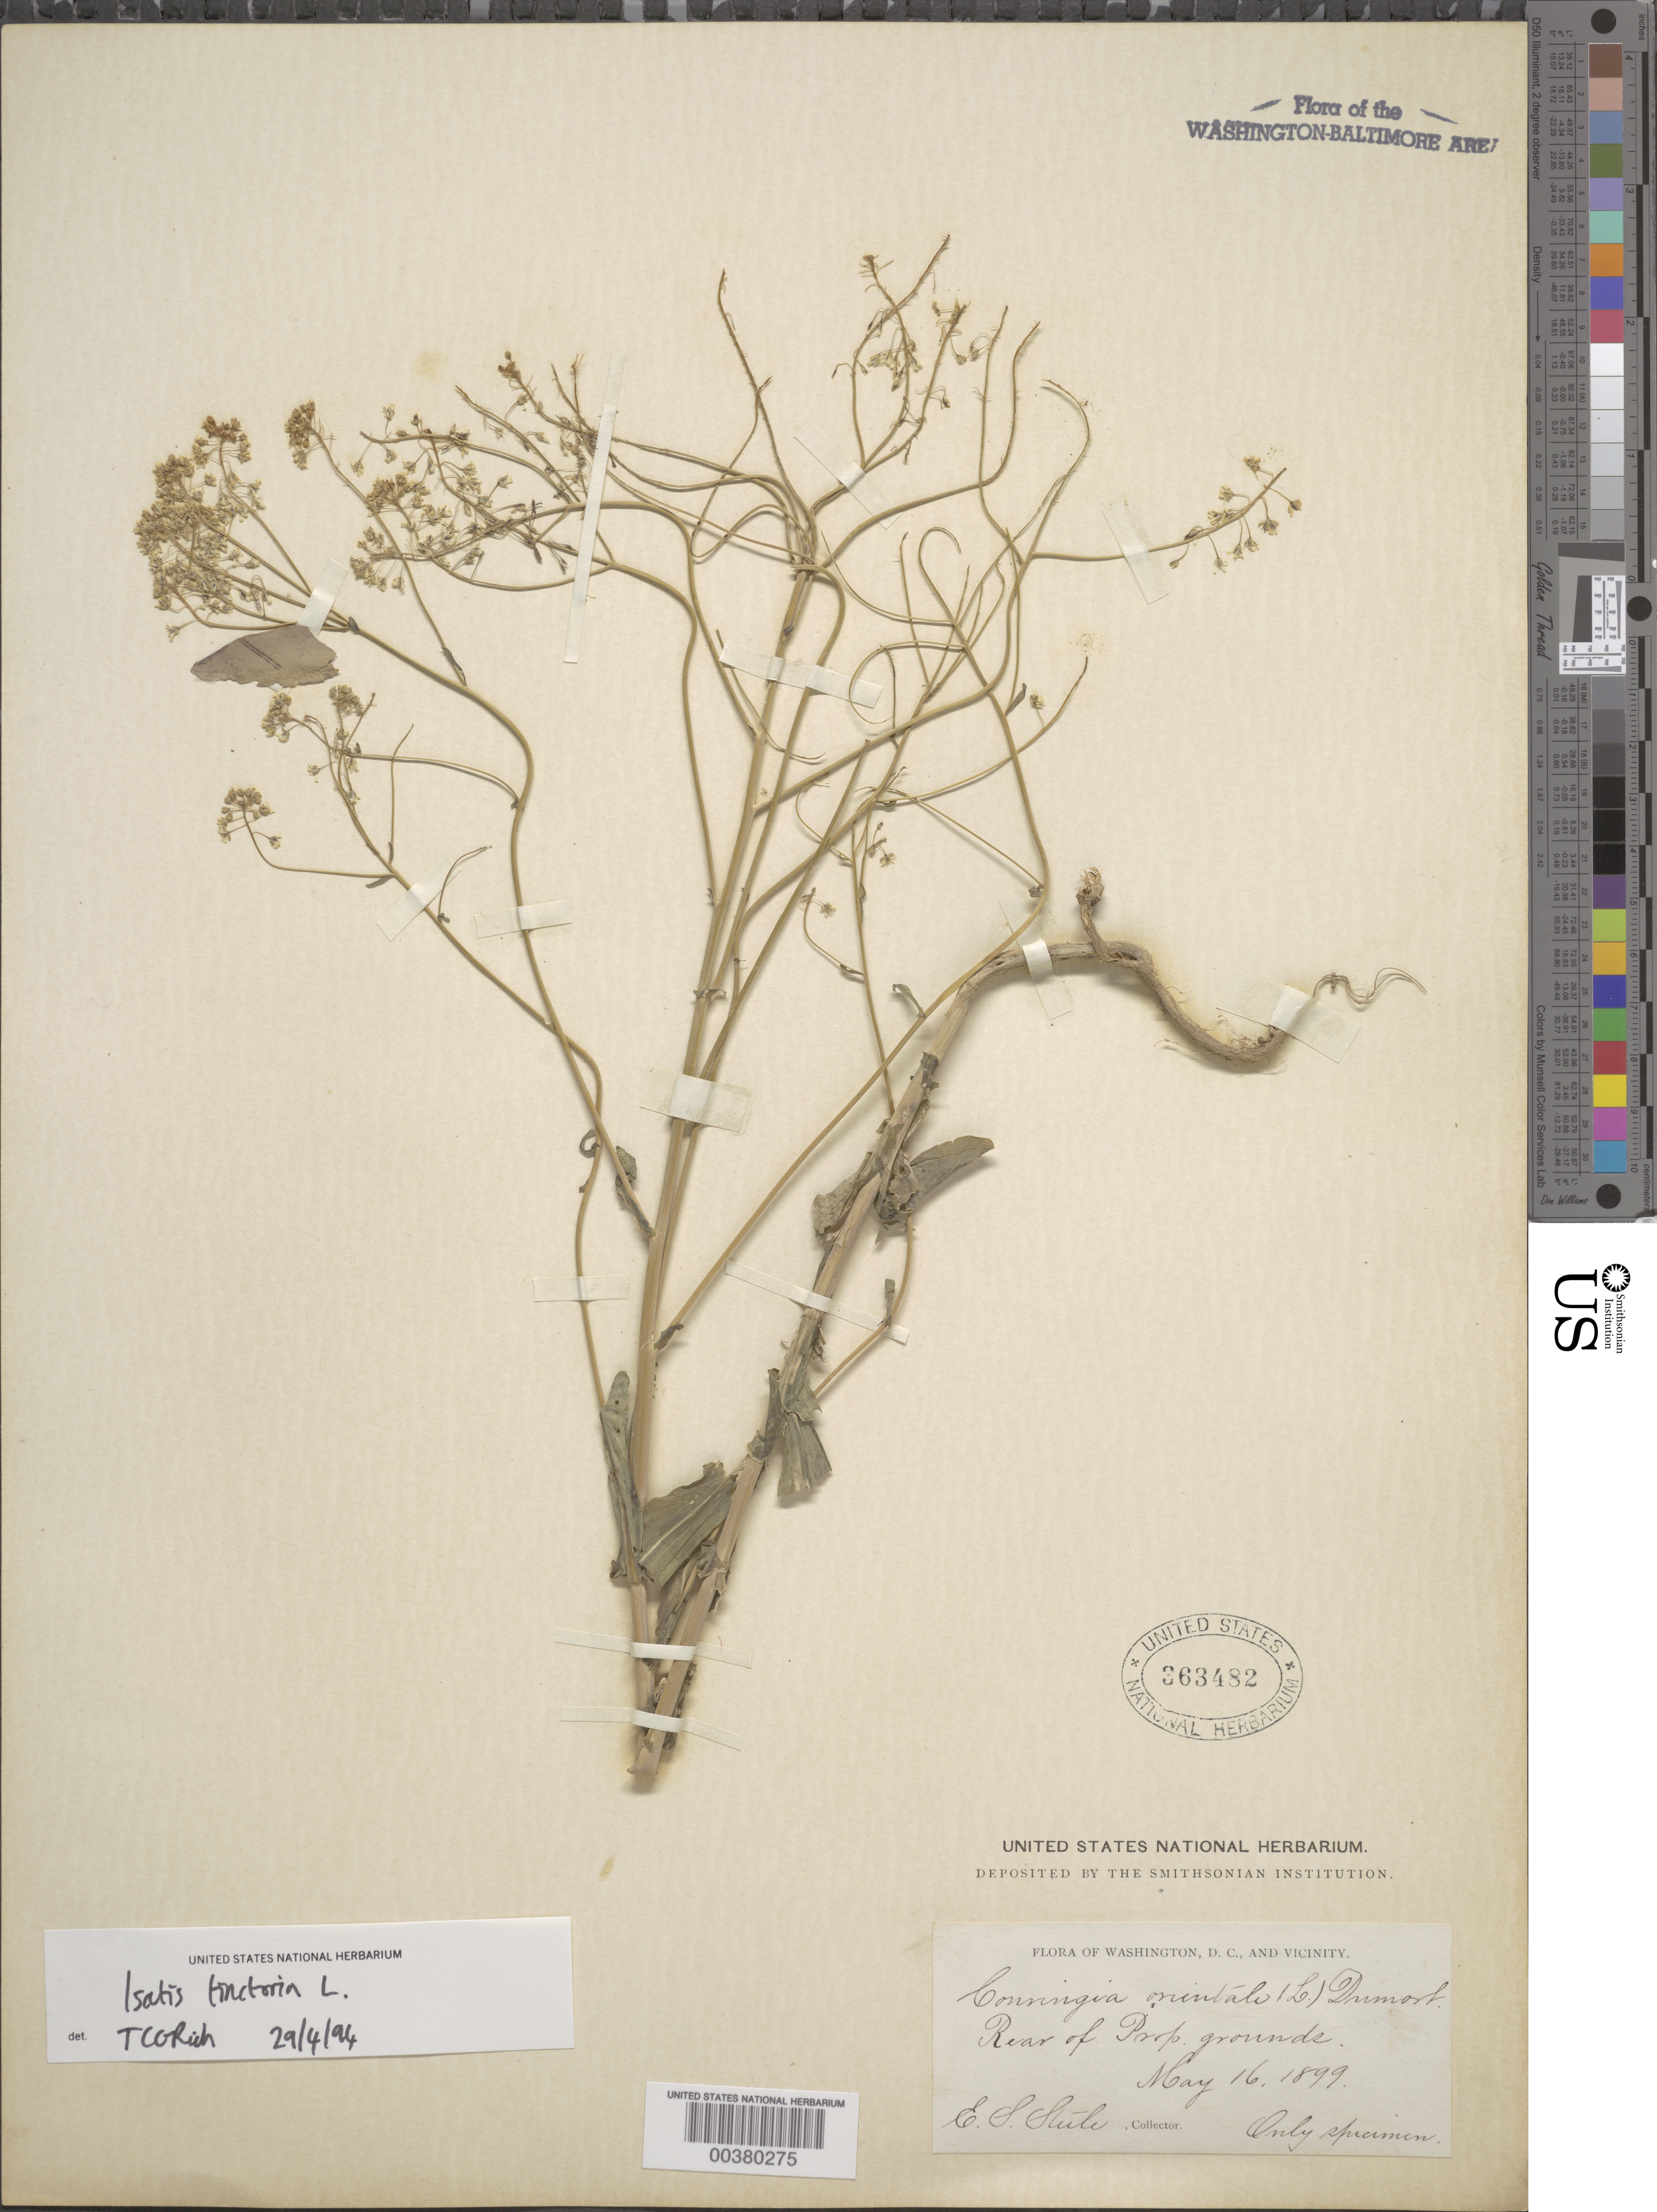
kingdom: Plantae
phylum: Tracheophyta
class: Magnoliopsida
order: Brassicales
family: Brassicaceae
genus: Isatis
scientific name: Isatis tinctoria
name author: L.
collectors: E. Steele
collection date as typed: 16 May 1899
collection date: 1899-05-16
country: United States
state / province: District of Columbia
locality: Propagating grounds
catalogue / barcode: US 363482